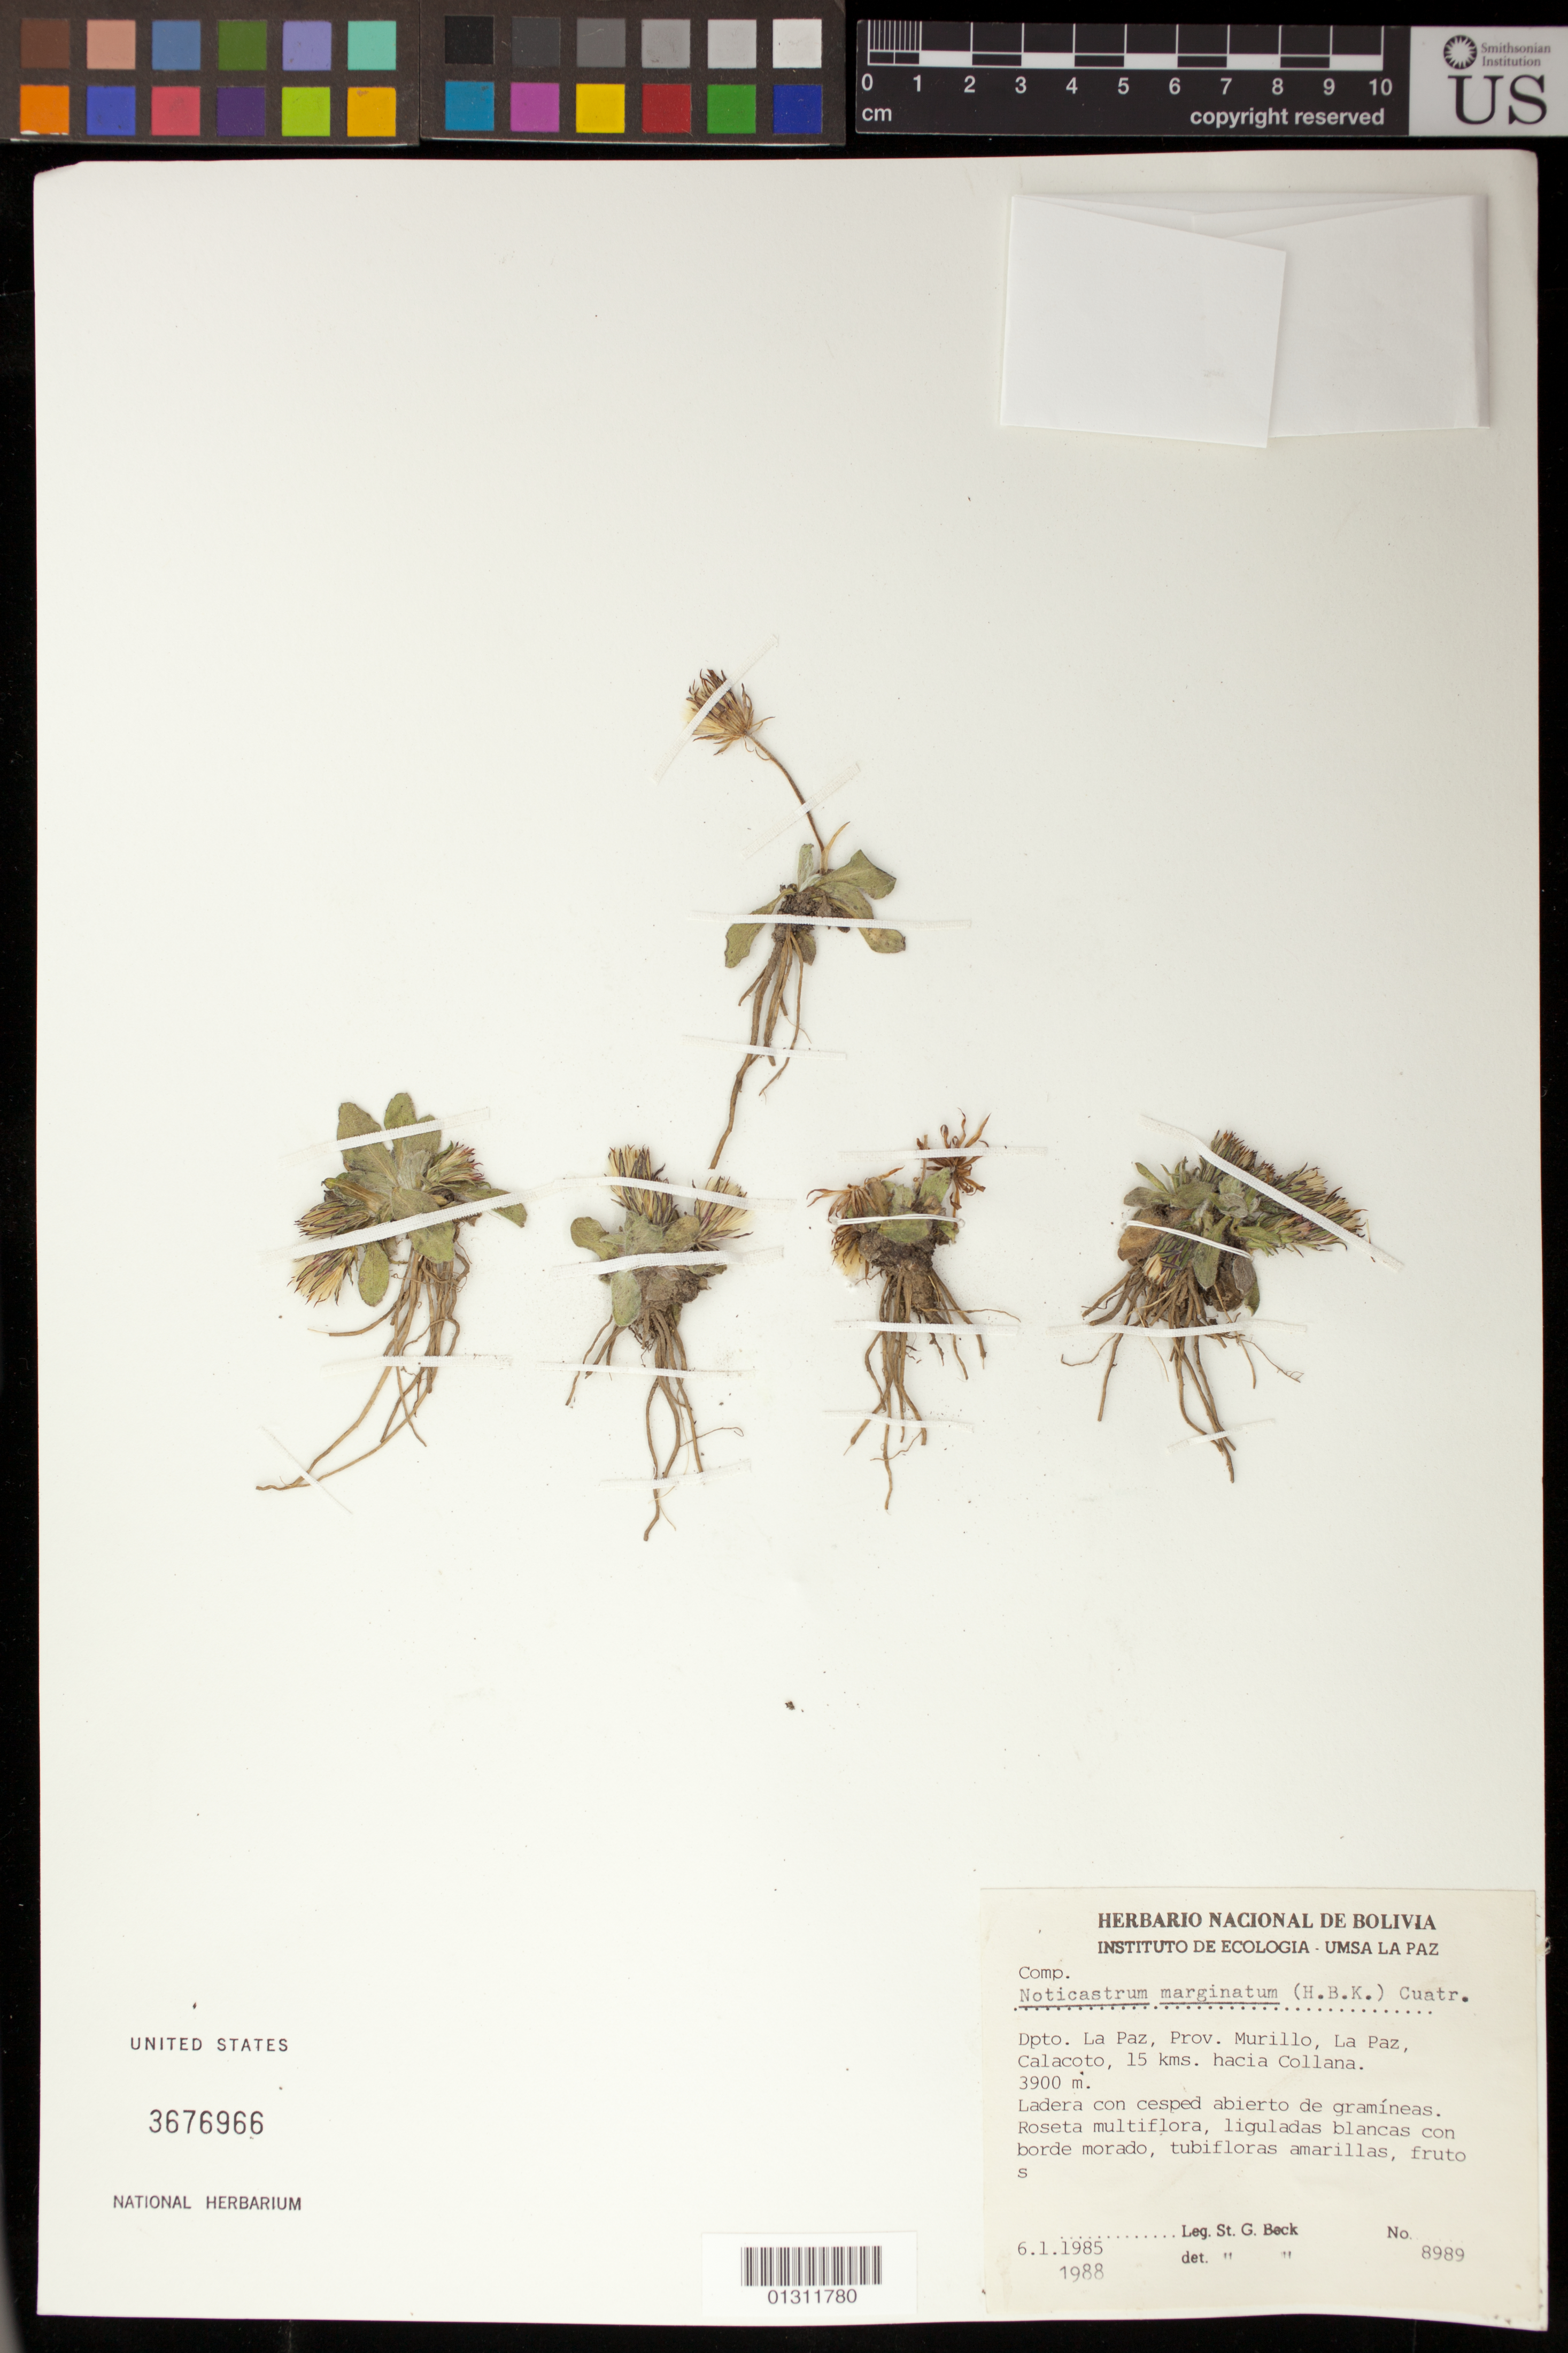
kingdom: Plantae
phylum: Tracheophyta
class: Magnoliopsida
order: Asterales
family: Asteraceae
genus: Noticastrum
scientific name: Noticastrum marginatum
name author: (Kunth) Cuatrec.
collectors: S. G. Beck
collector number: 8989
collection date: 1985-01-06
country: Bolivia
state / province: La Paz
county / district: Murillo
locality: La Paz, Calacoto, 15 km hacia Collana.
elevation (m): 3900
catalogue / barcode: US 3676966